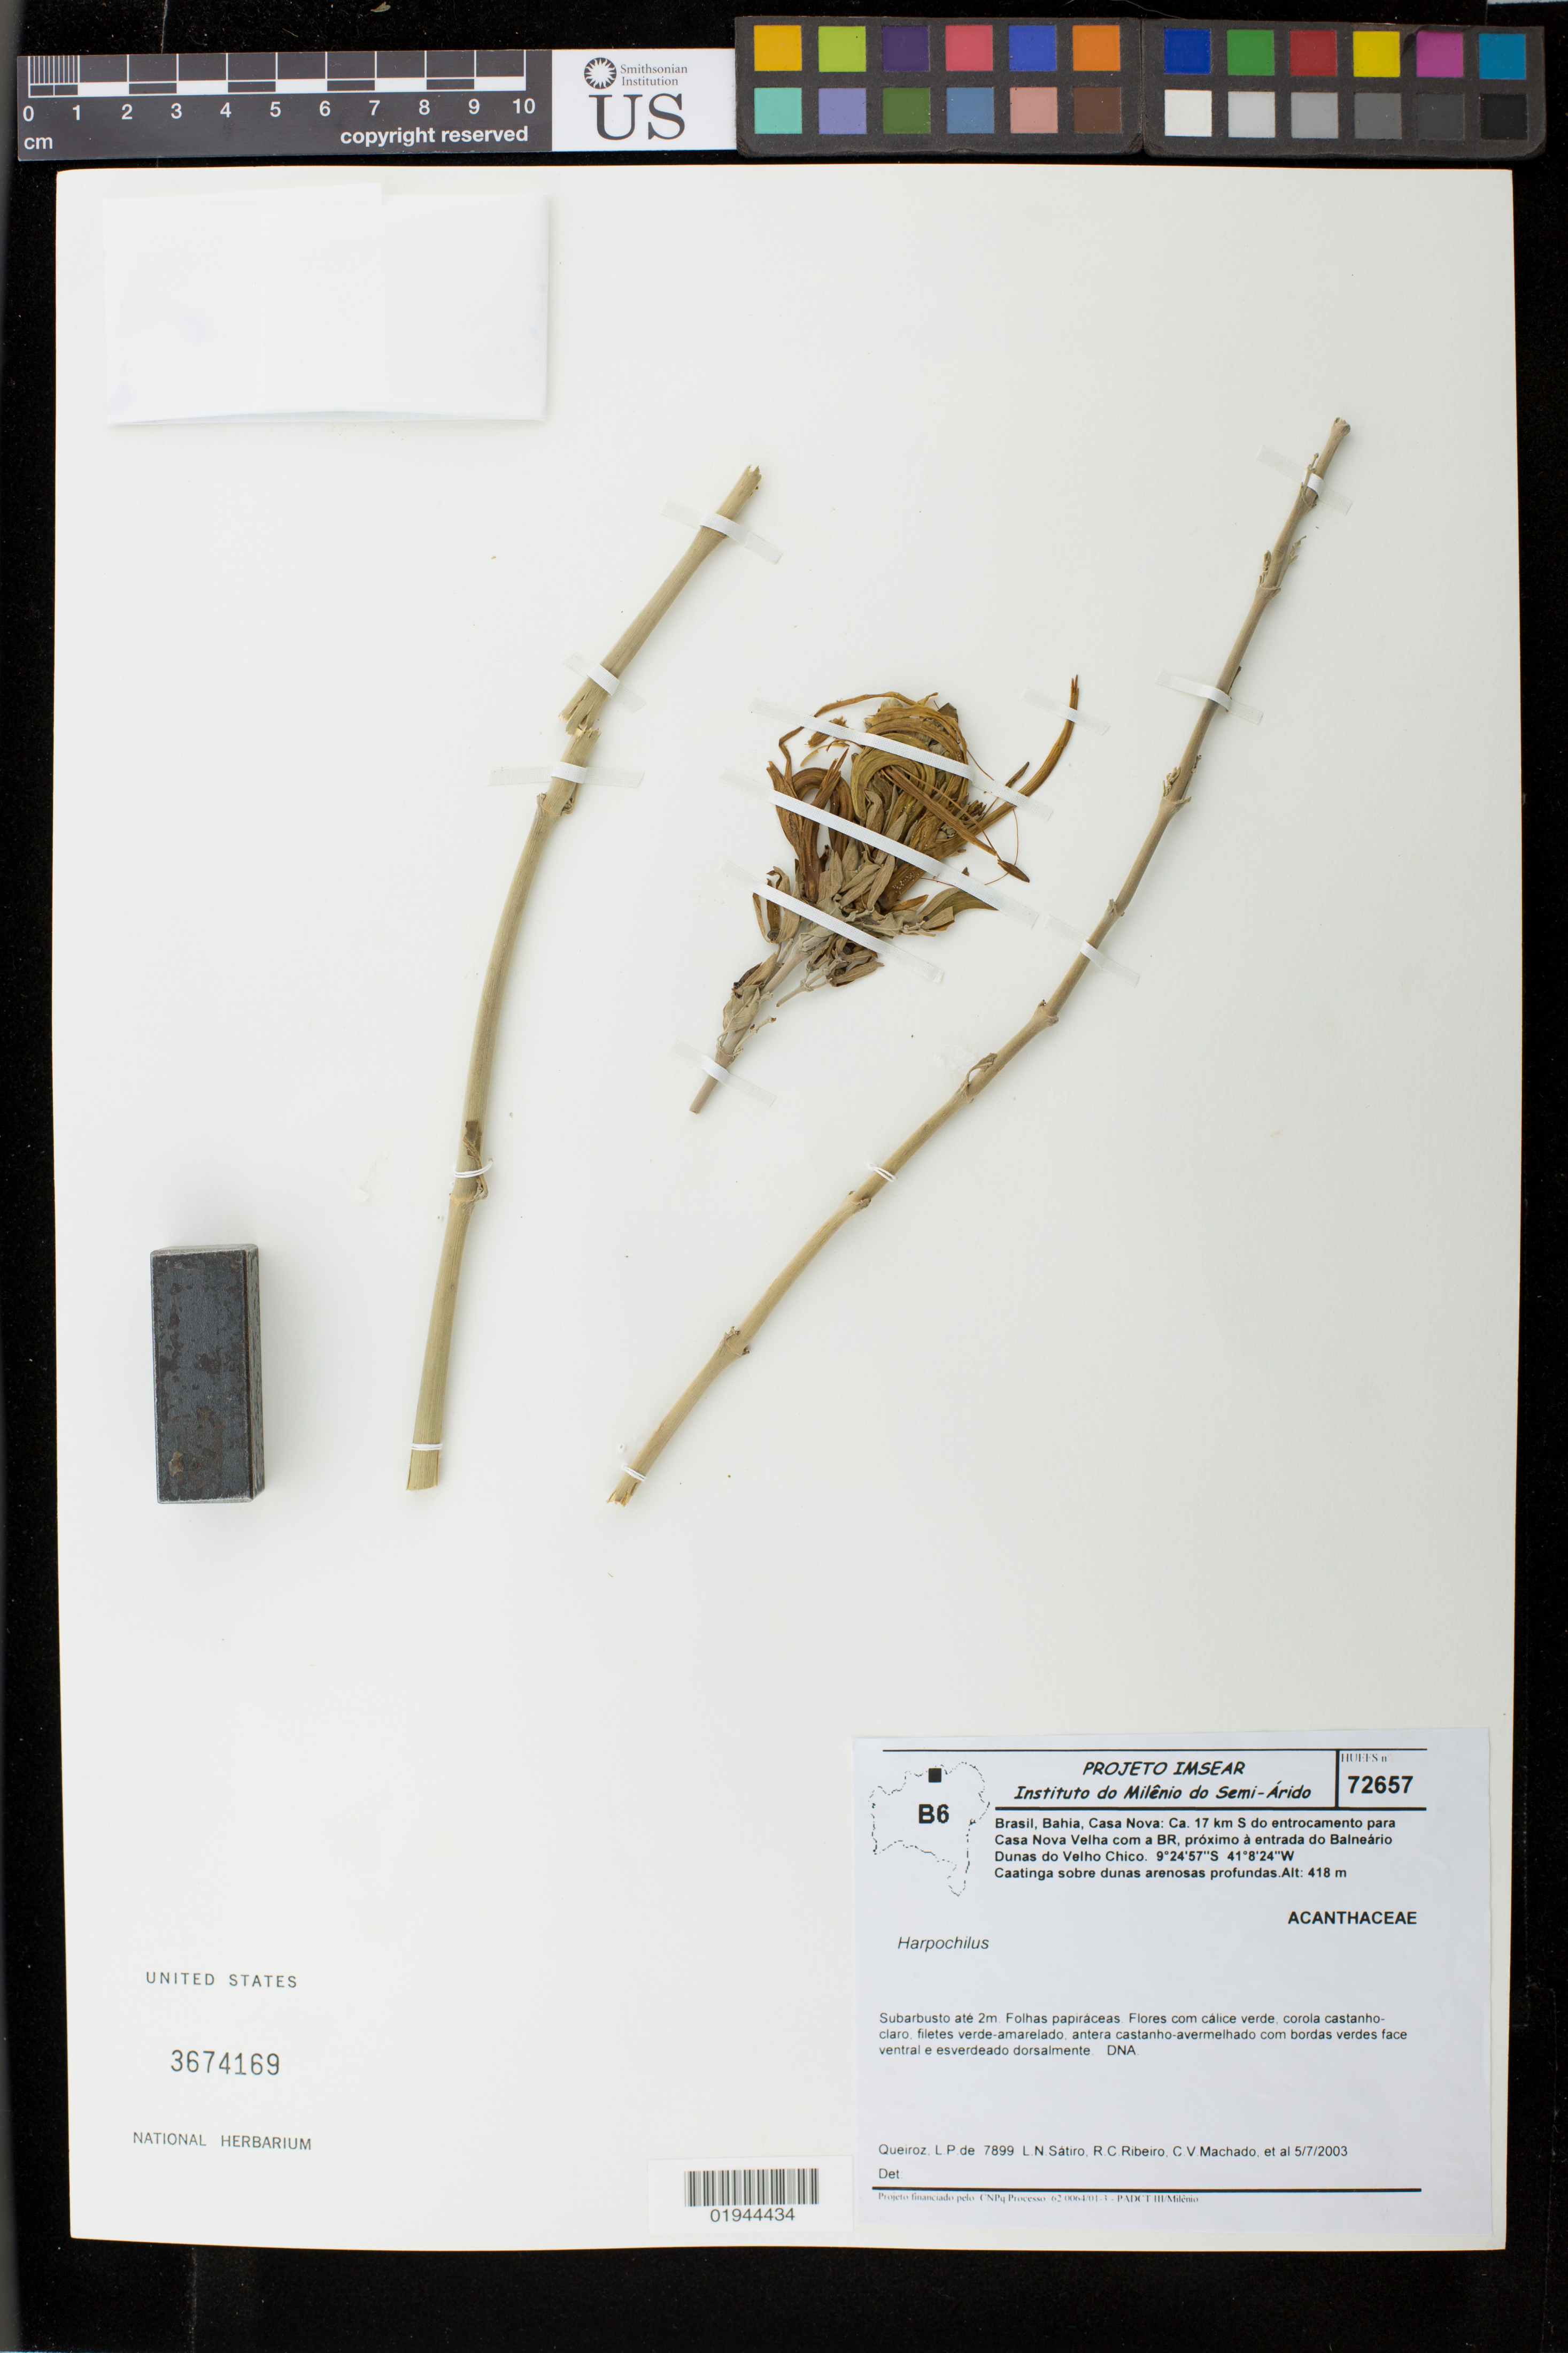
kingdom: Plantae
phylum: Tracheophyta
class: Magnoliopsida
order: Lamiales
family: Acanthaceae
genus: Harpochilus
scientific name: Harpochilus sp.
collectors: L. P. Queiroz et al.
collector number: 7899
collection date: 2003-07-05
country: Brazil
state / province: Bahia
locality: Casa Nova: Ca. 17 km S do entrocamento para Casa Nova Velha com a BR, proximo a entrada do Balneario Dunas do Velho Chico.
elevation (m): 418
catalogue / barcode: US 3674169